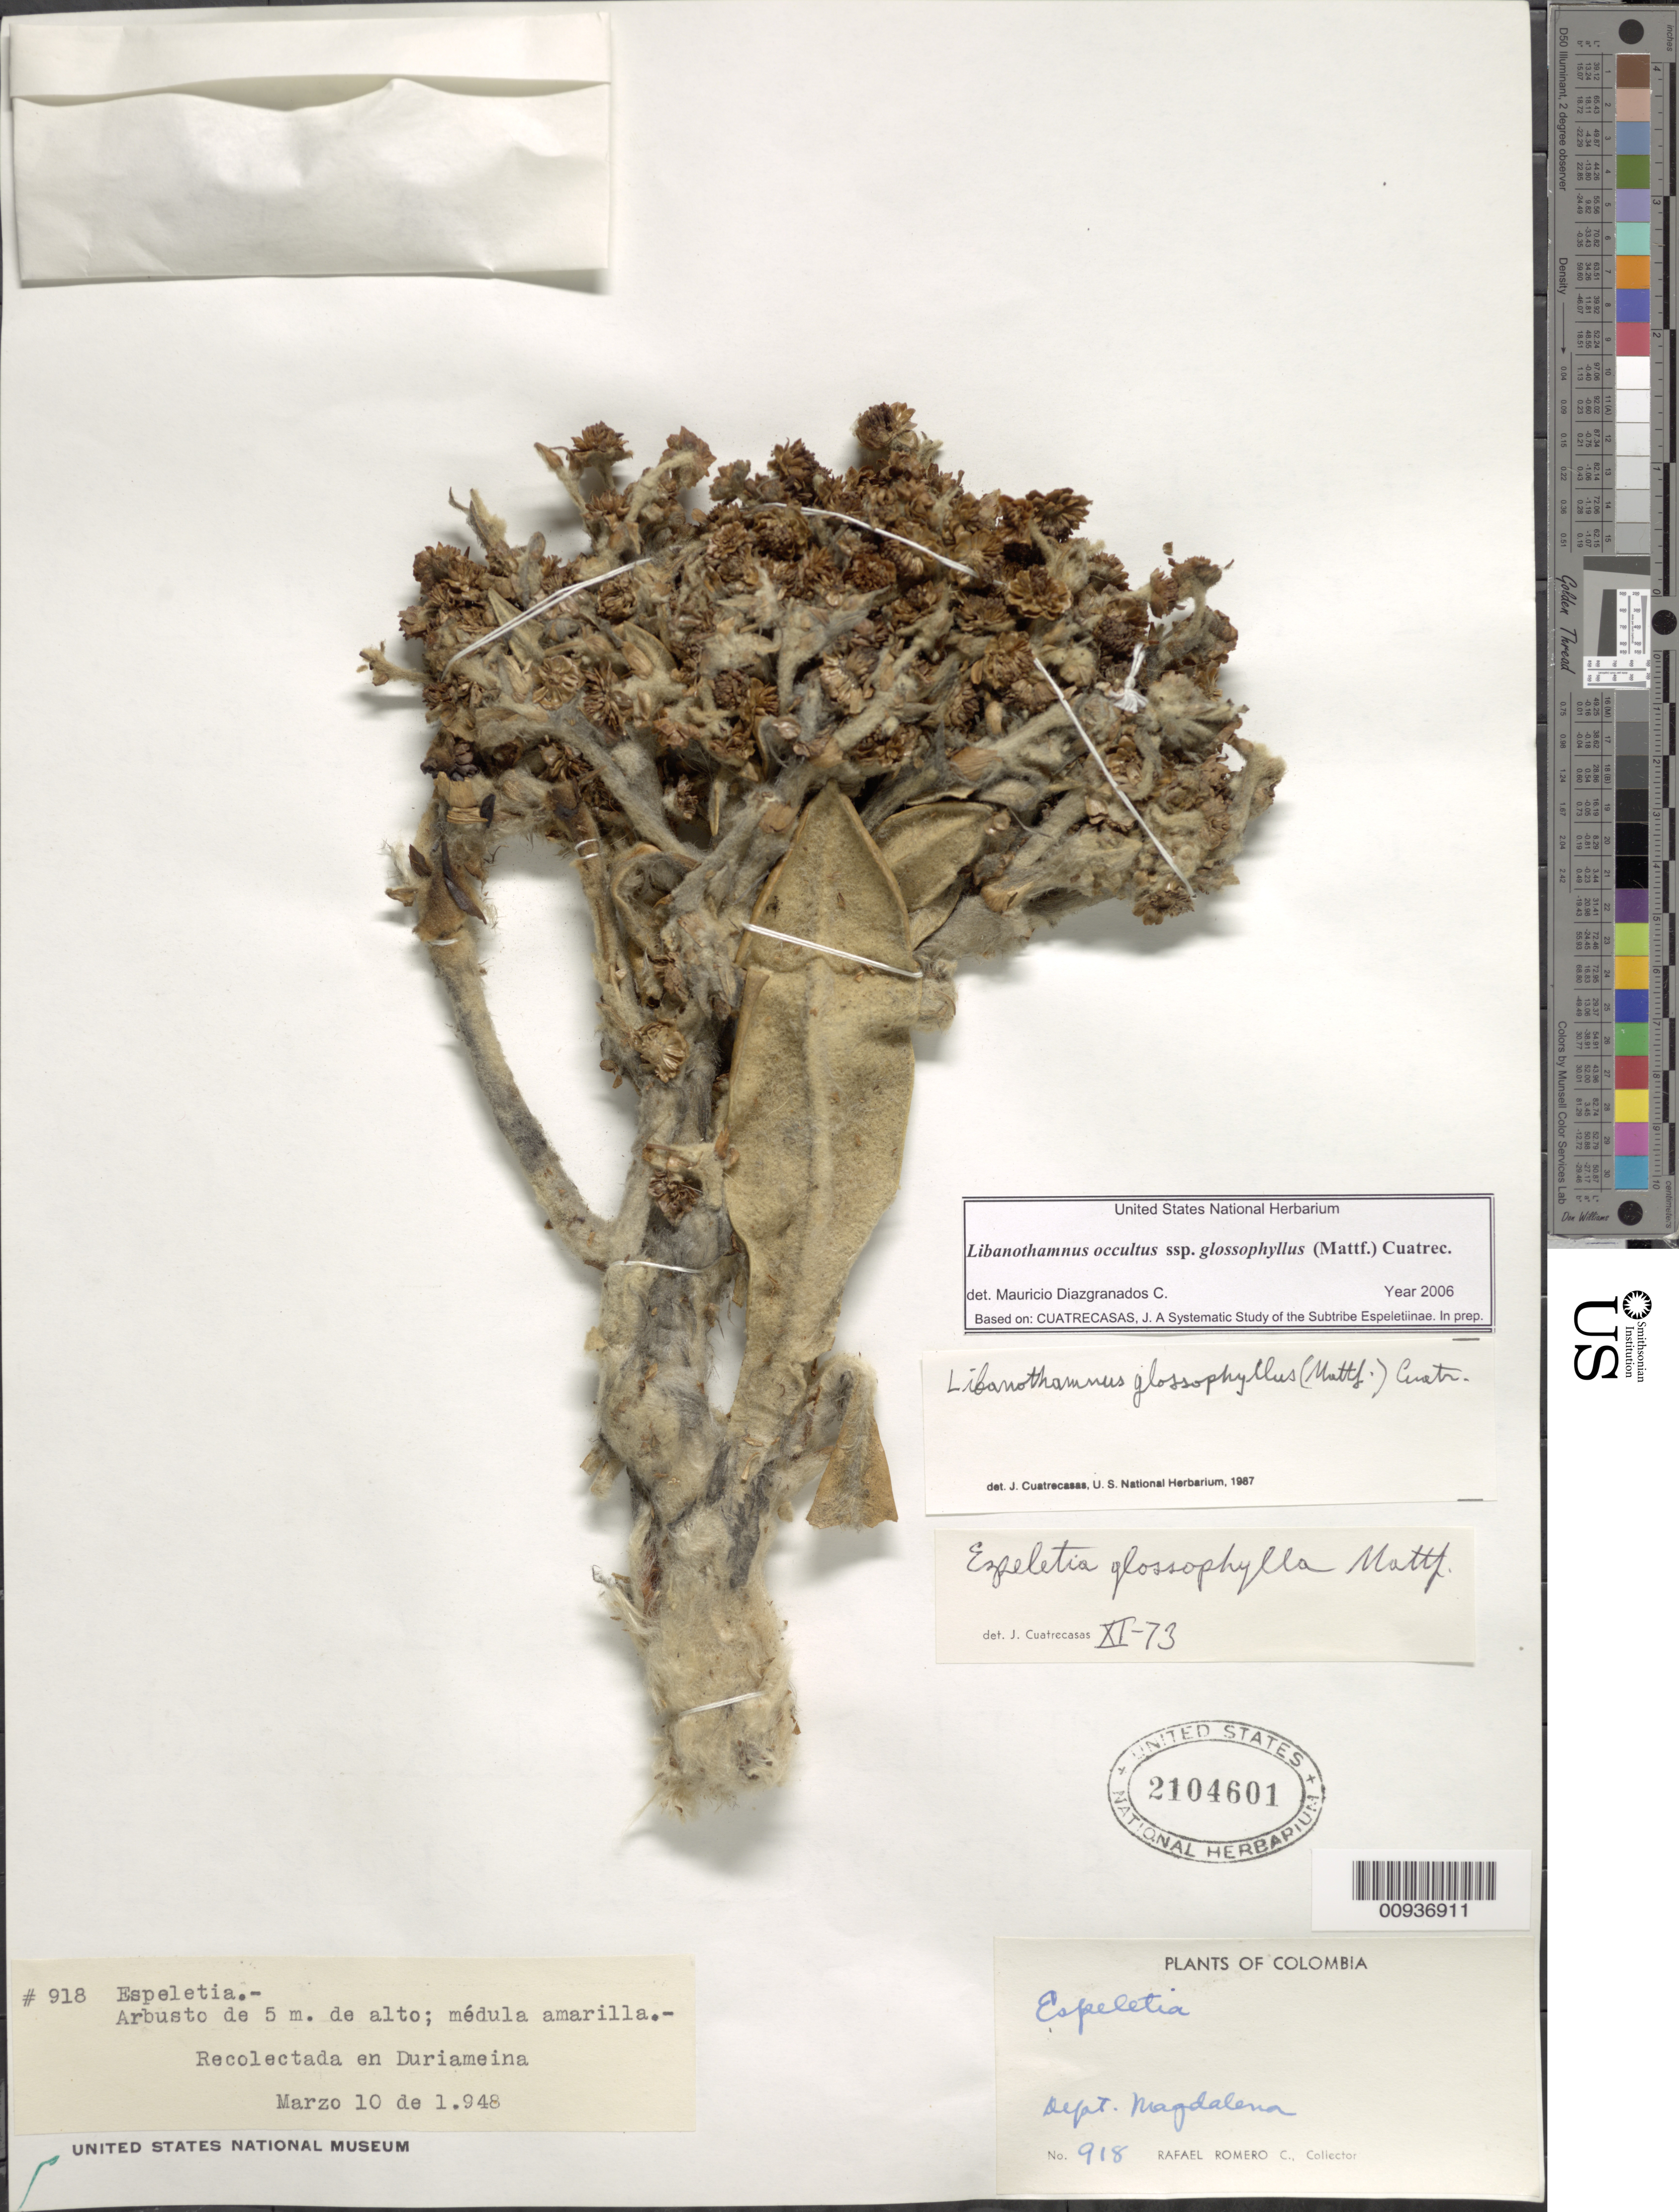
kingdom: Plantae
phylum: Tracheophyta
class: Magnoliopsida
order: Asterales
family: Asteraceae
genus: Libanothamnus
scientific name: Libanothamnus occultus subsp. glossophyllus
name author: (Mattf.) Cuatrec.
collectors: R. Romero Castañeda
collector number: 918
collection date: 1948-03-10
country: Colombia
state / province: Magdalena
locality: Duriameina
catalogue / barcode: US 2104601